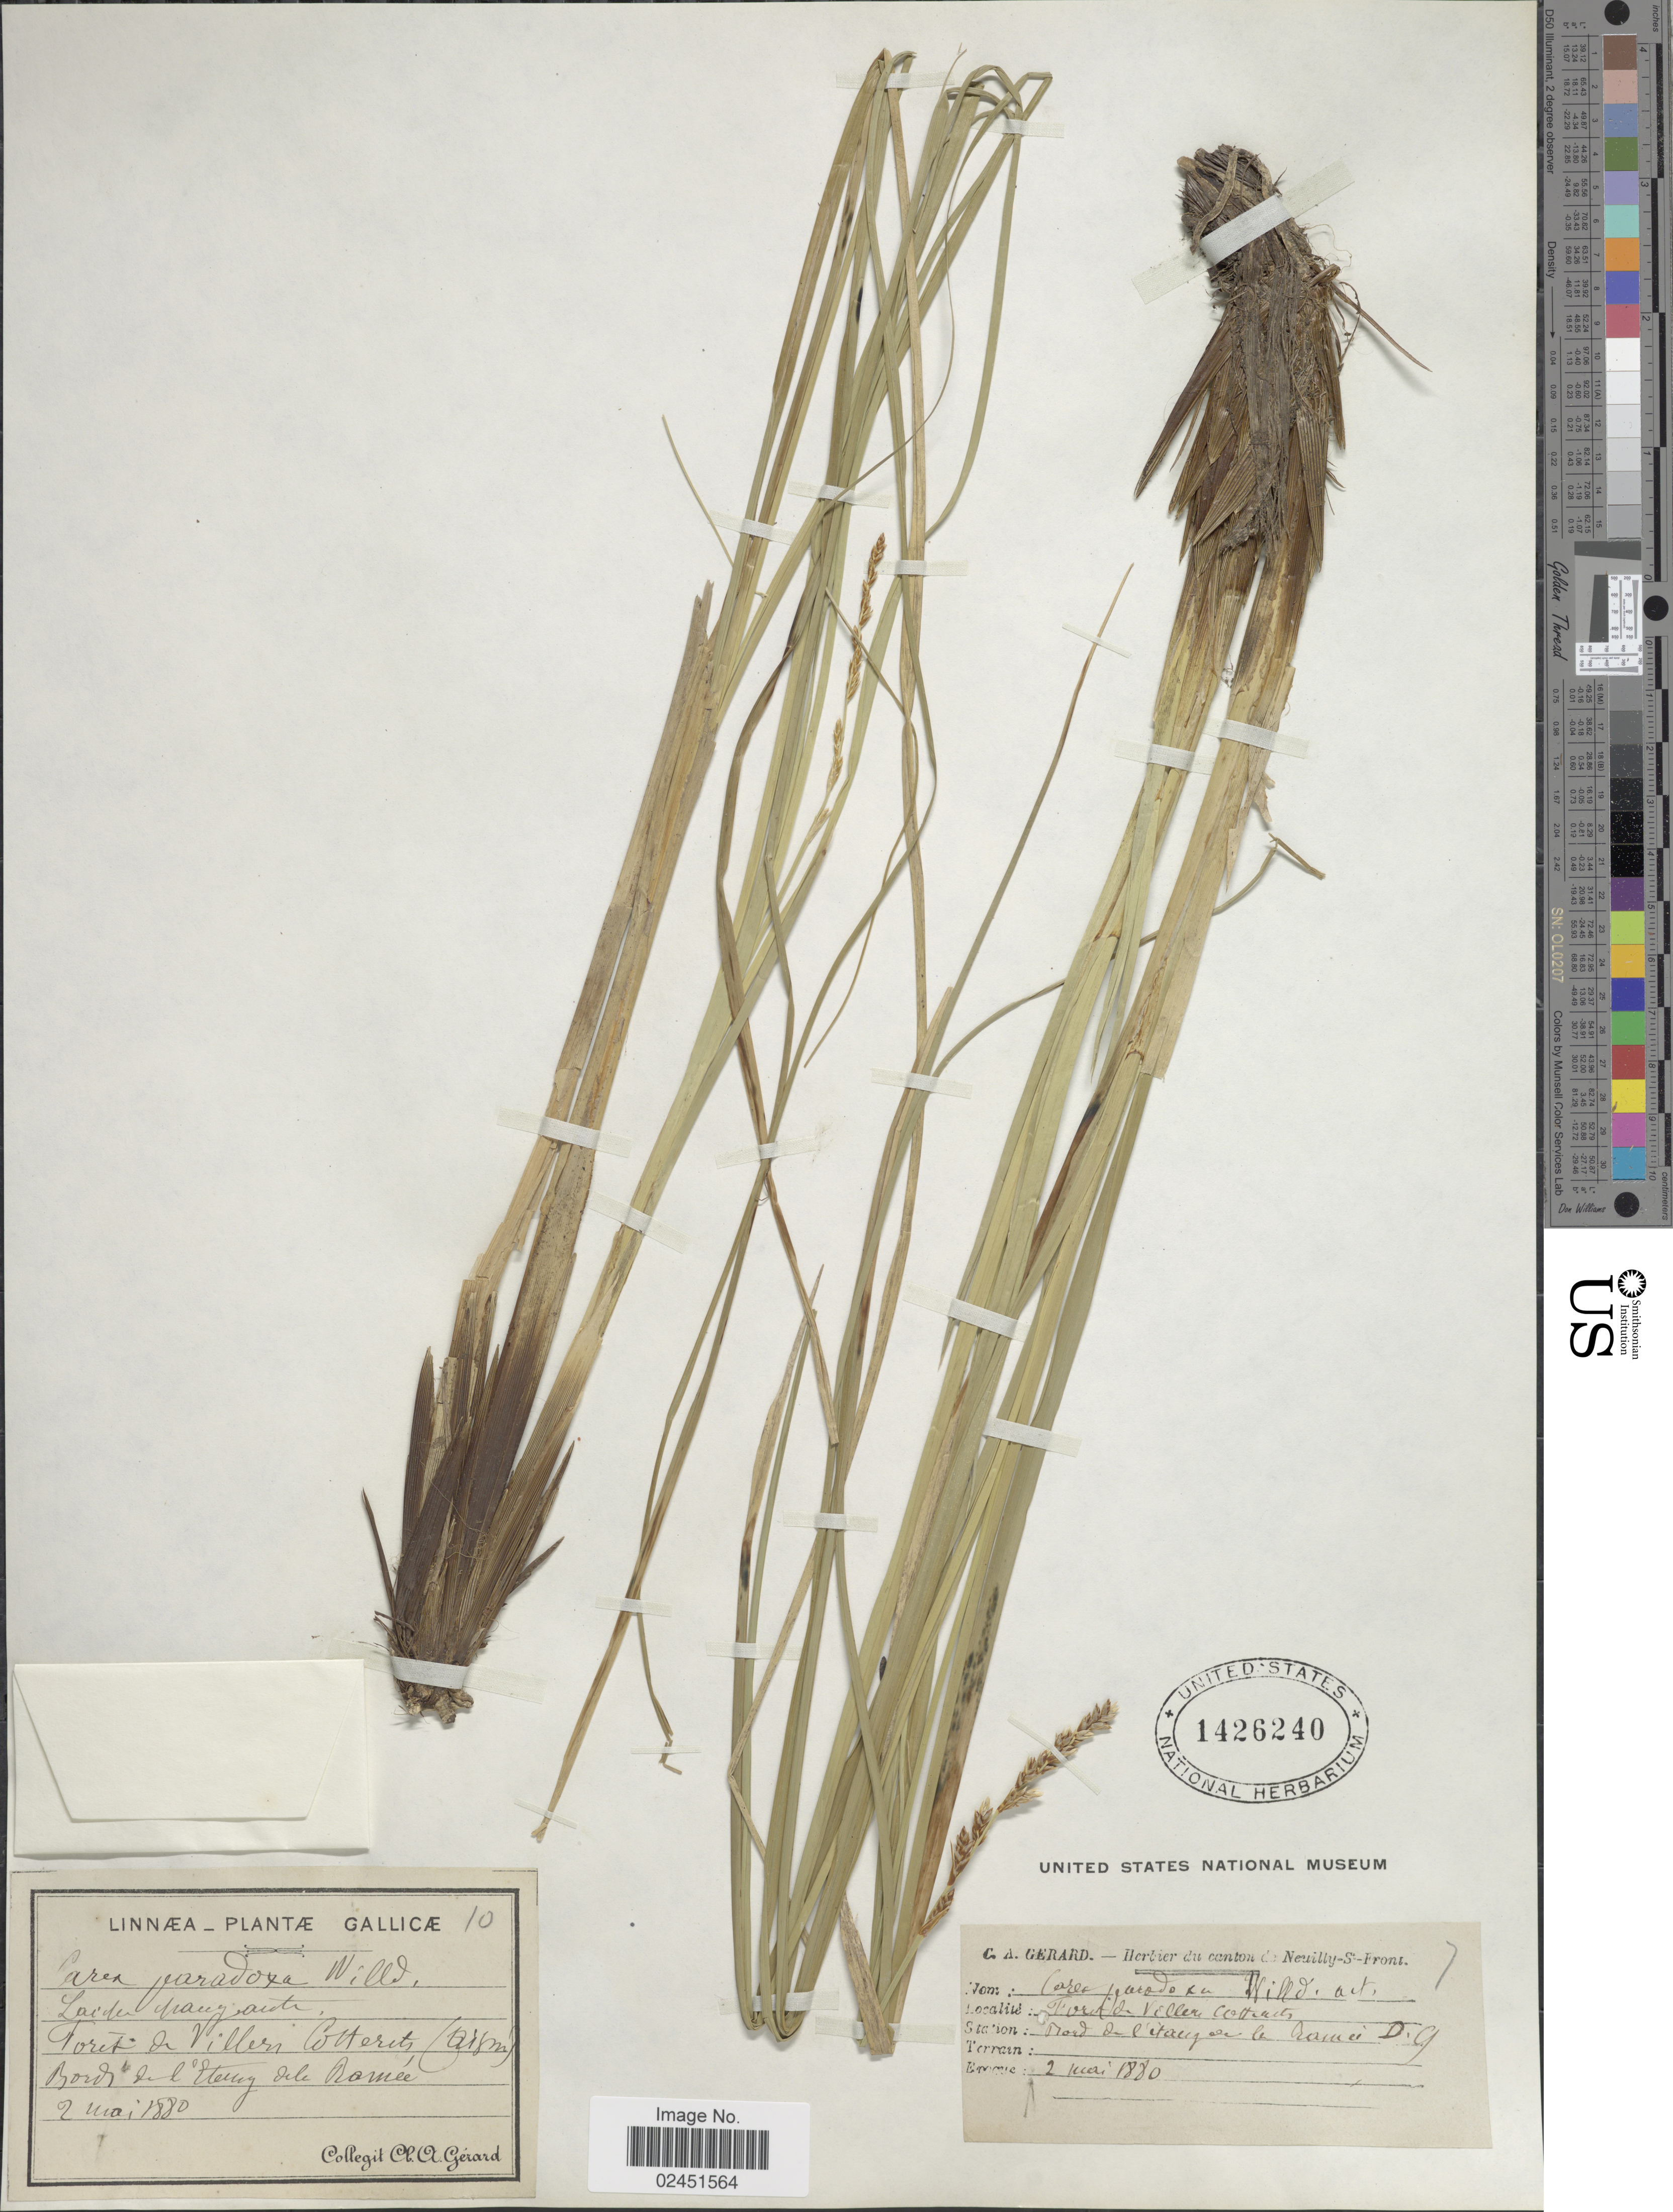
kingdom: Plantae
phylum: Tracheophyta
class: Liliopsida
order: Poales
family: Cyperaceae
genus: Carex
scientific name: Carex appropinquata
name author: Schumach.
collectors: C. Gerard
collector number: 10?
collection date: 1880-05-02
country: France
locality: Foret de Villeri Cotterits (Aism). Bords de l'Eteug dele Bomee [interpreted]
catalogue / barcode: US 1426240